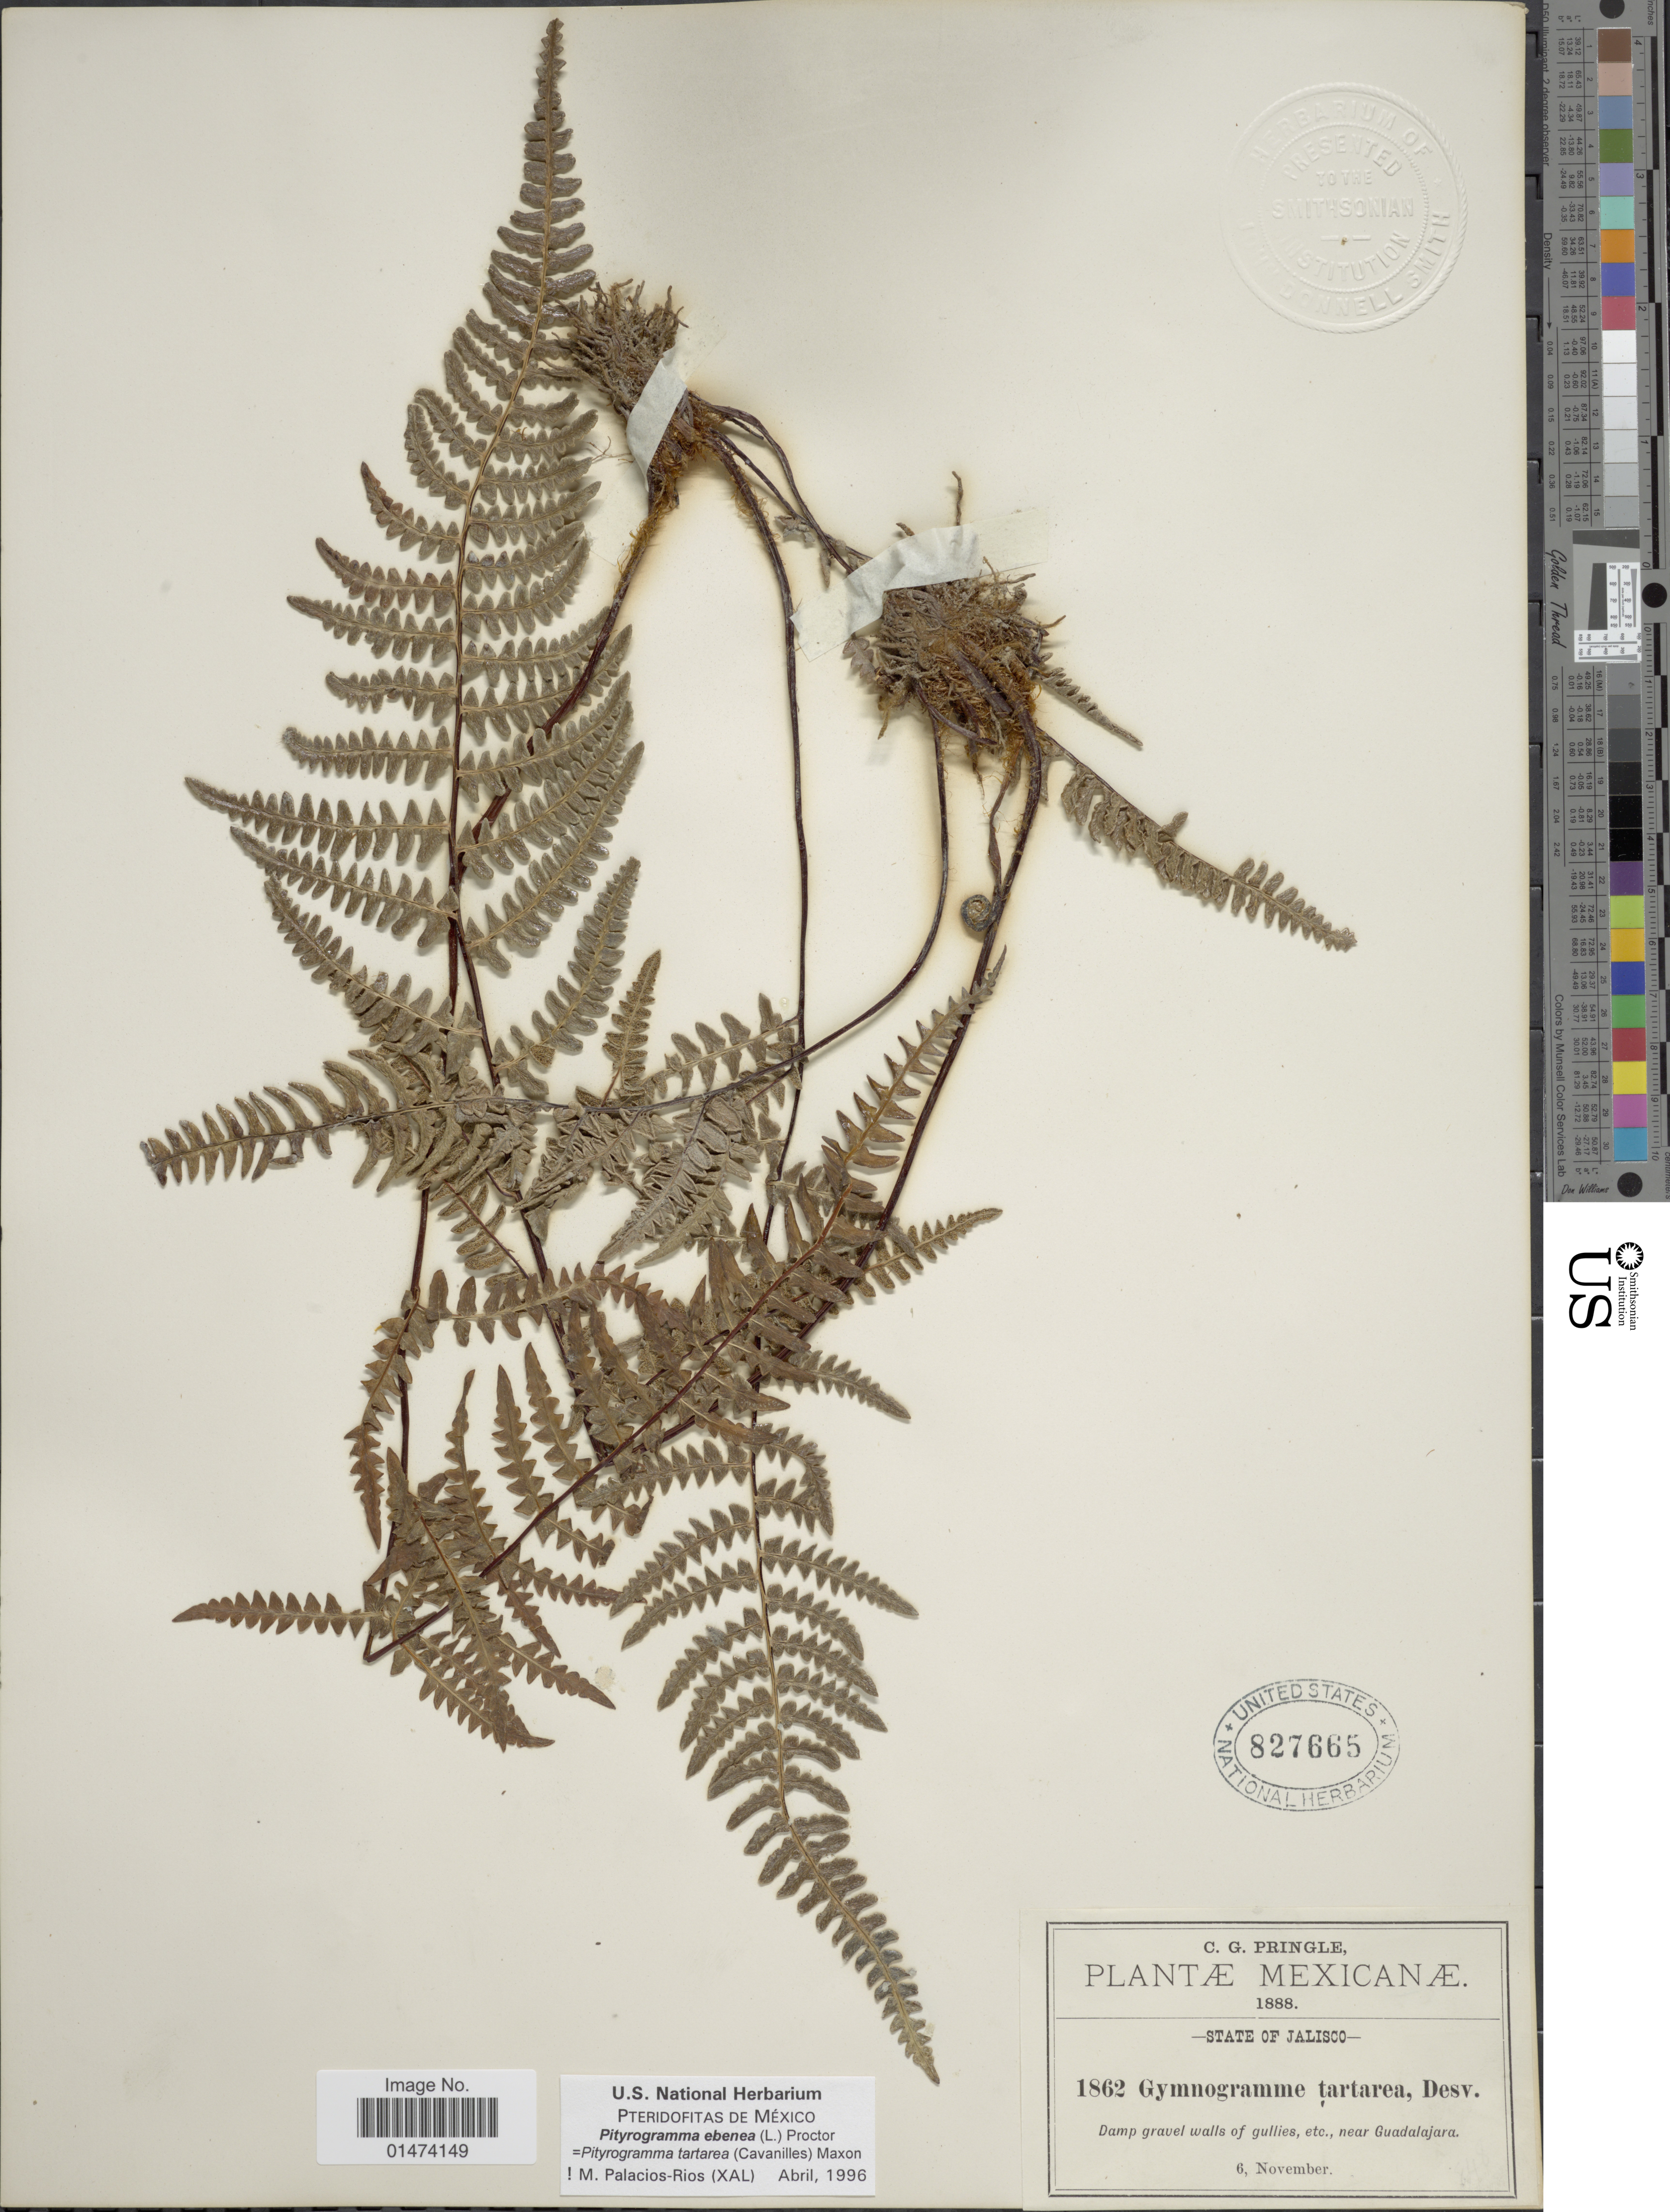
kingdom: Plantae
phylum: Tracheophyta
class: Polypodiopsida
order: Polypodiales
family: Pteridaceae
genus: Pityrogramma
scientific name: Pityrogramma tartarea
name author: (Cav.) Maxon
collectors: C. G. Pringle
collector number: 1862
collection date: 1888-11-06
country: Mexico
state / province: Jalisco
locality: Damp gravel walls of gullies, etc., near Guadalajara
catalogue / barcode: US 827665